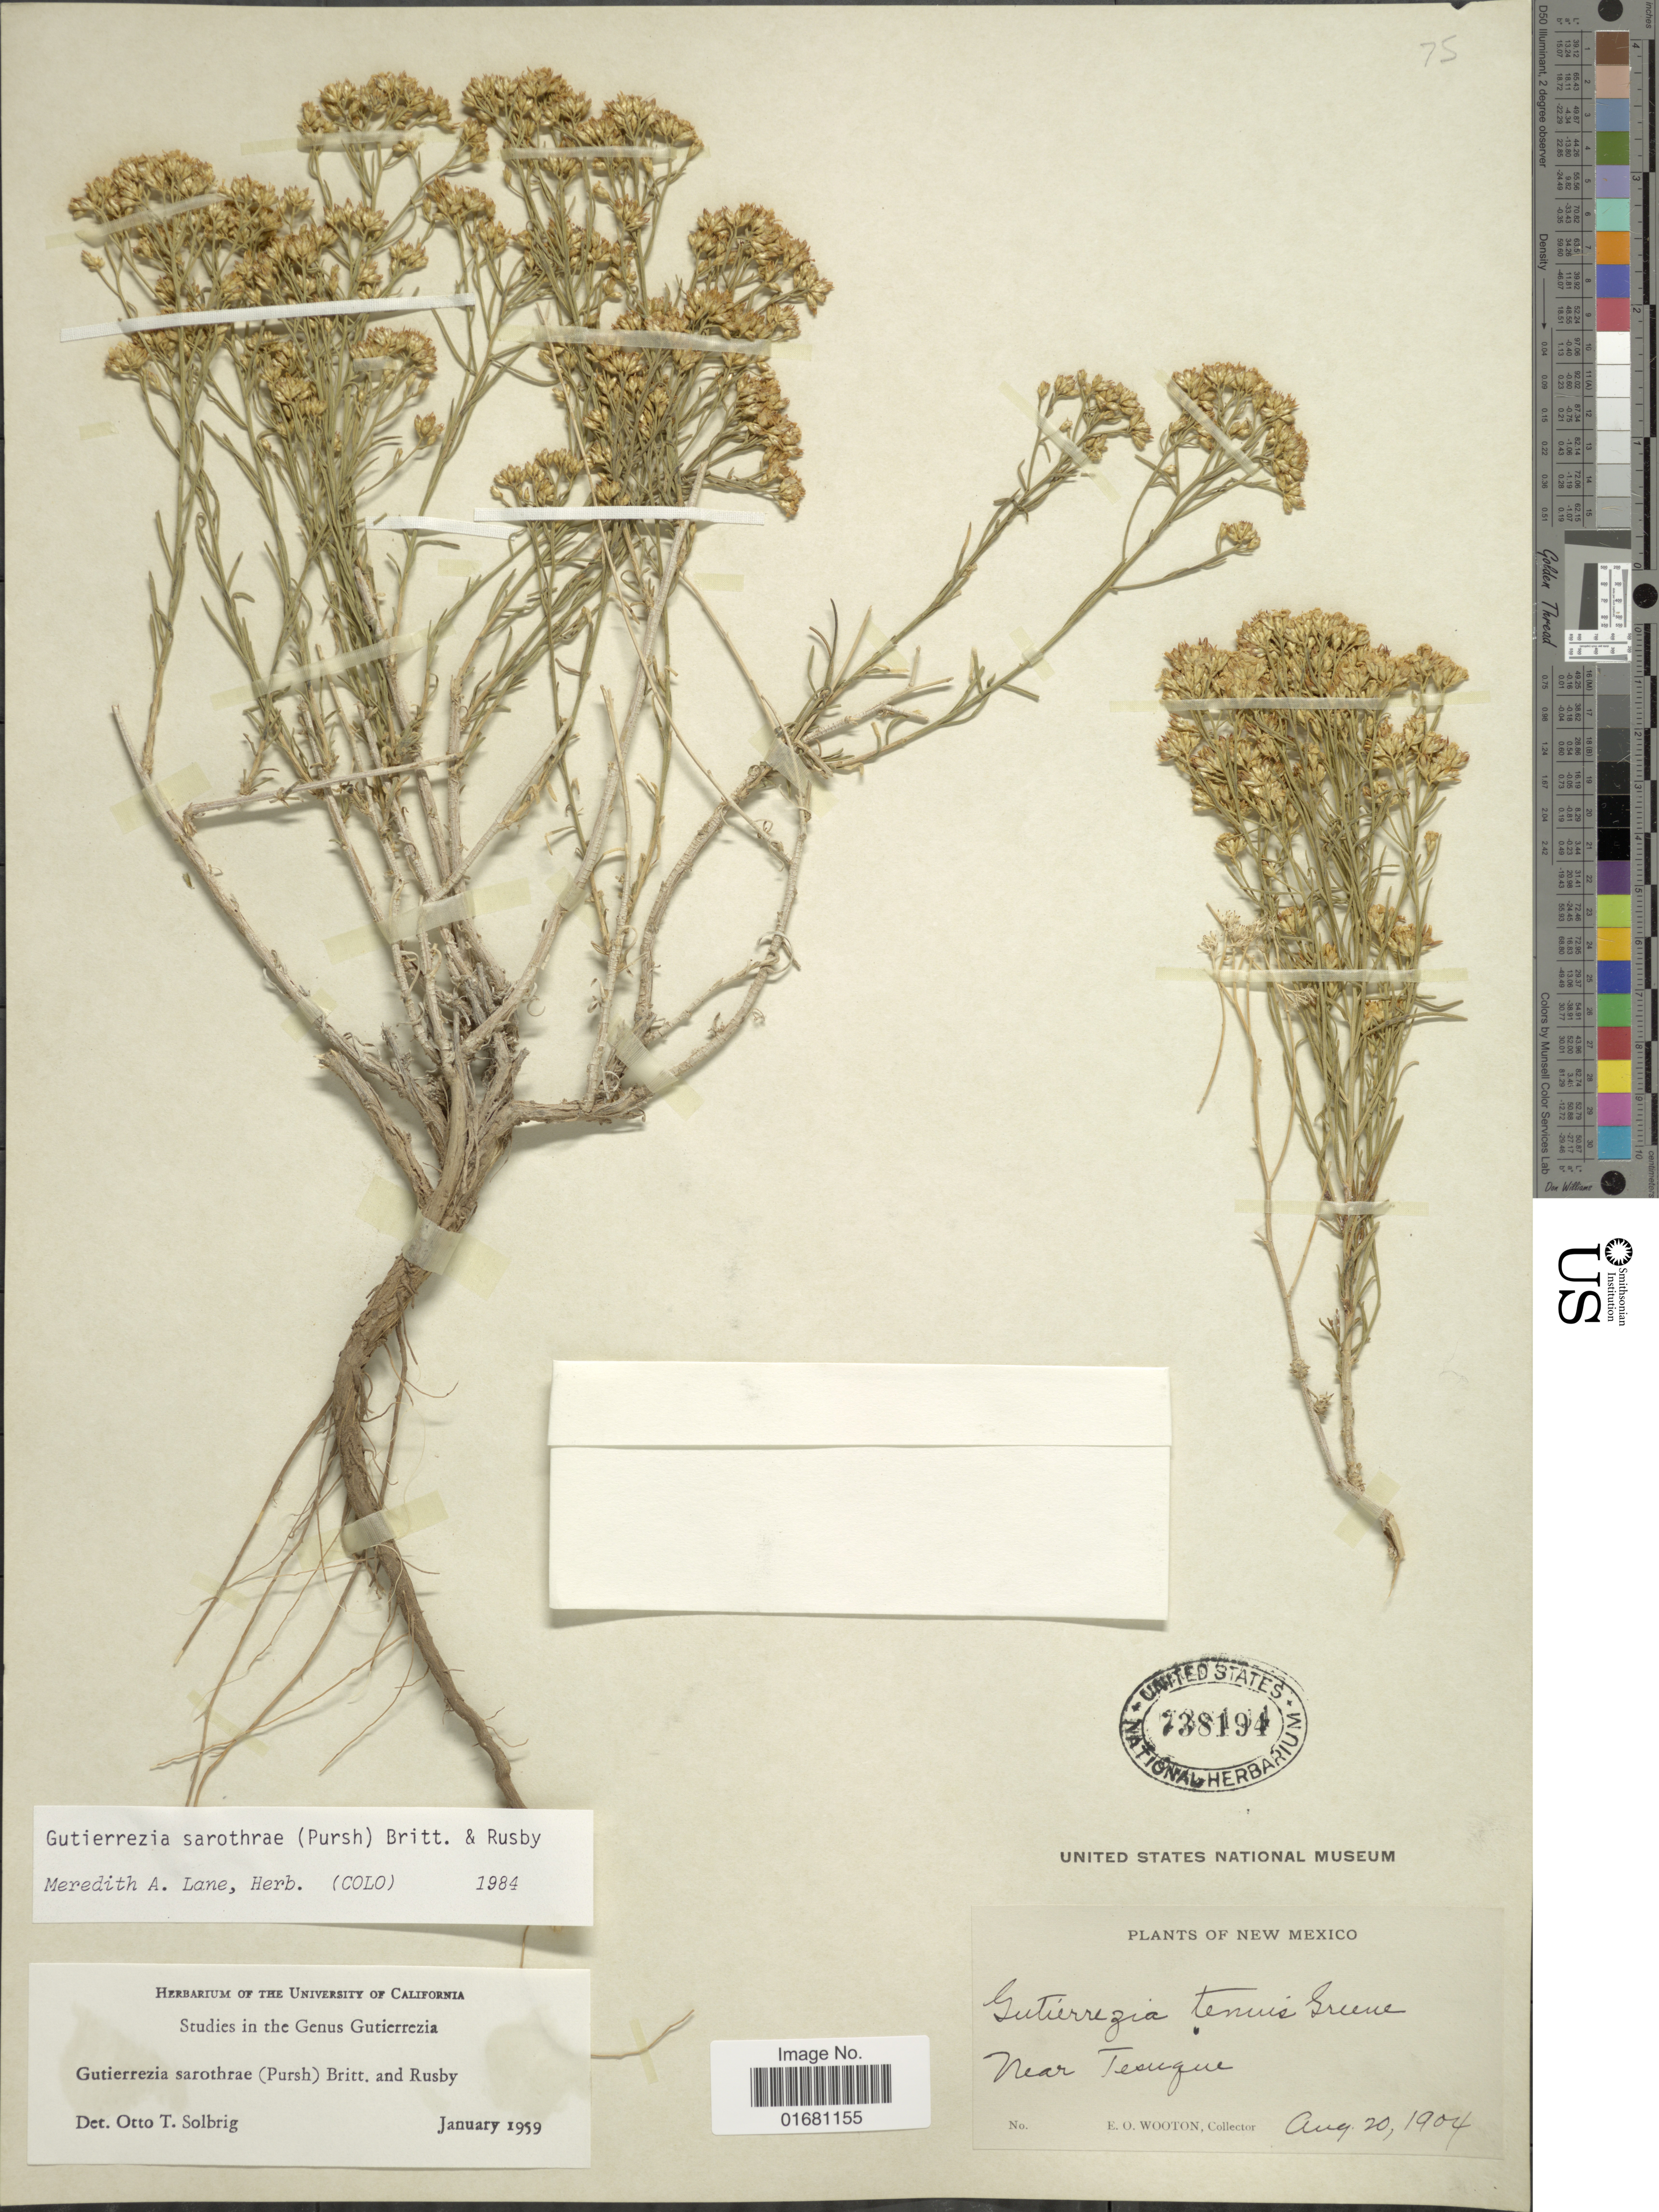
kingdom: Plantae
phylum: Tracheophyta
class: Magnoliopsida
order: Asterales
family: Asteraceae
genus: Gutierrezia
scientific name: Gutierrezia sarothrae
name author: (Pursh) Britton & Rusby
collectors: E. O. Wooton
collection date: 1904-08-20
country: United States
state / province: New Mexico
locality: Near Tesuque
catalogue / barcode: US 738184